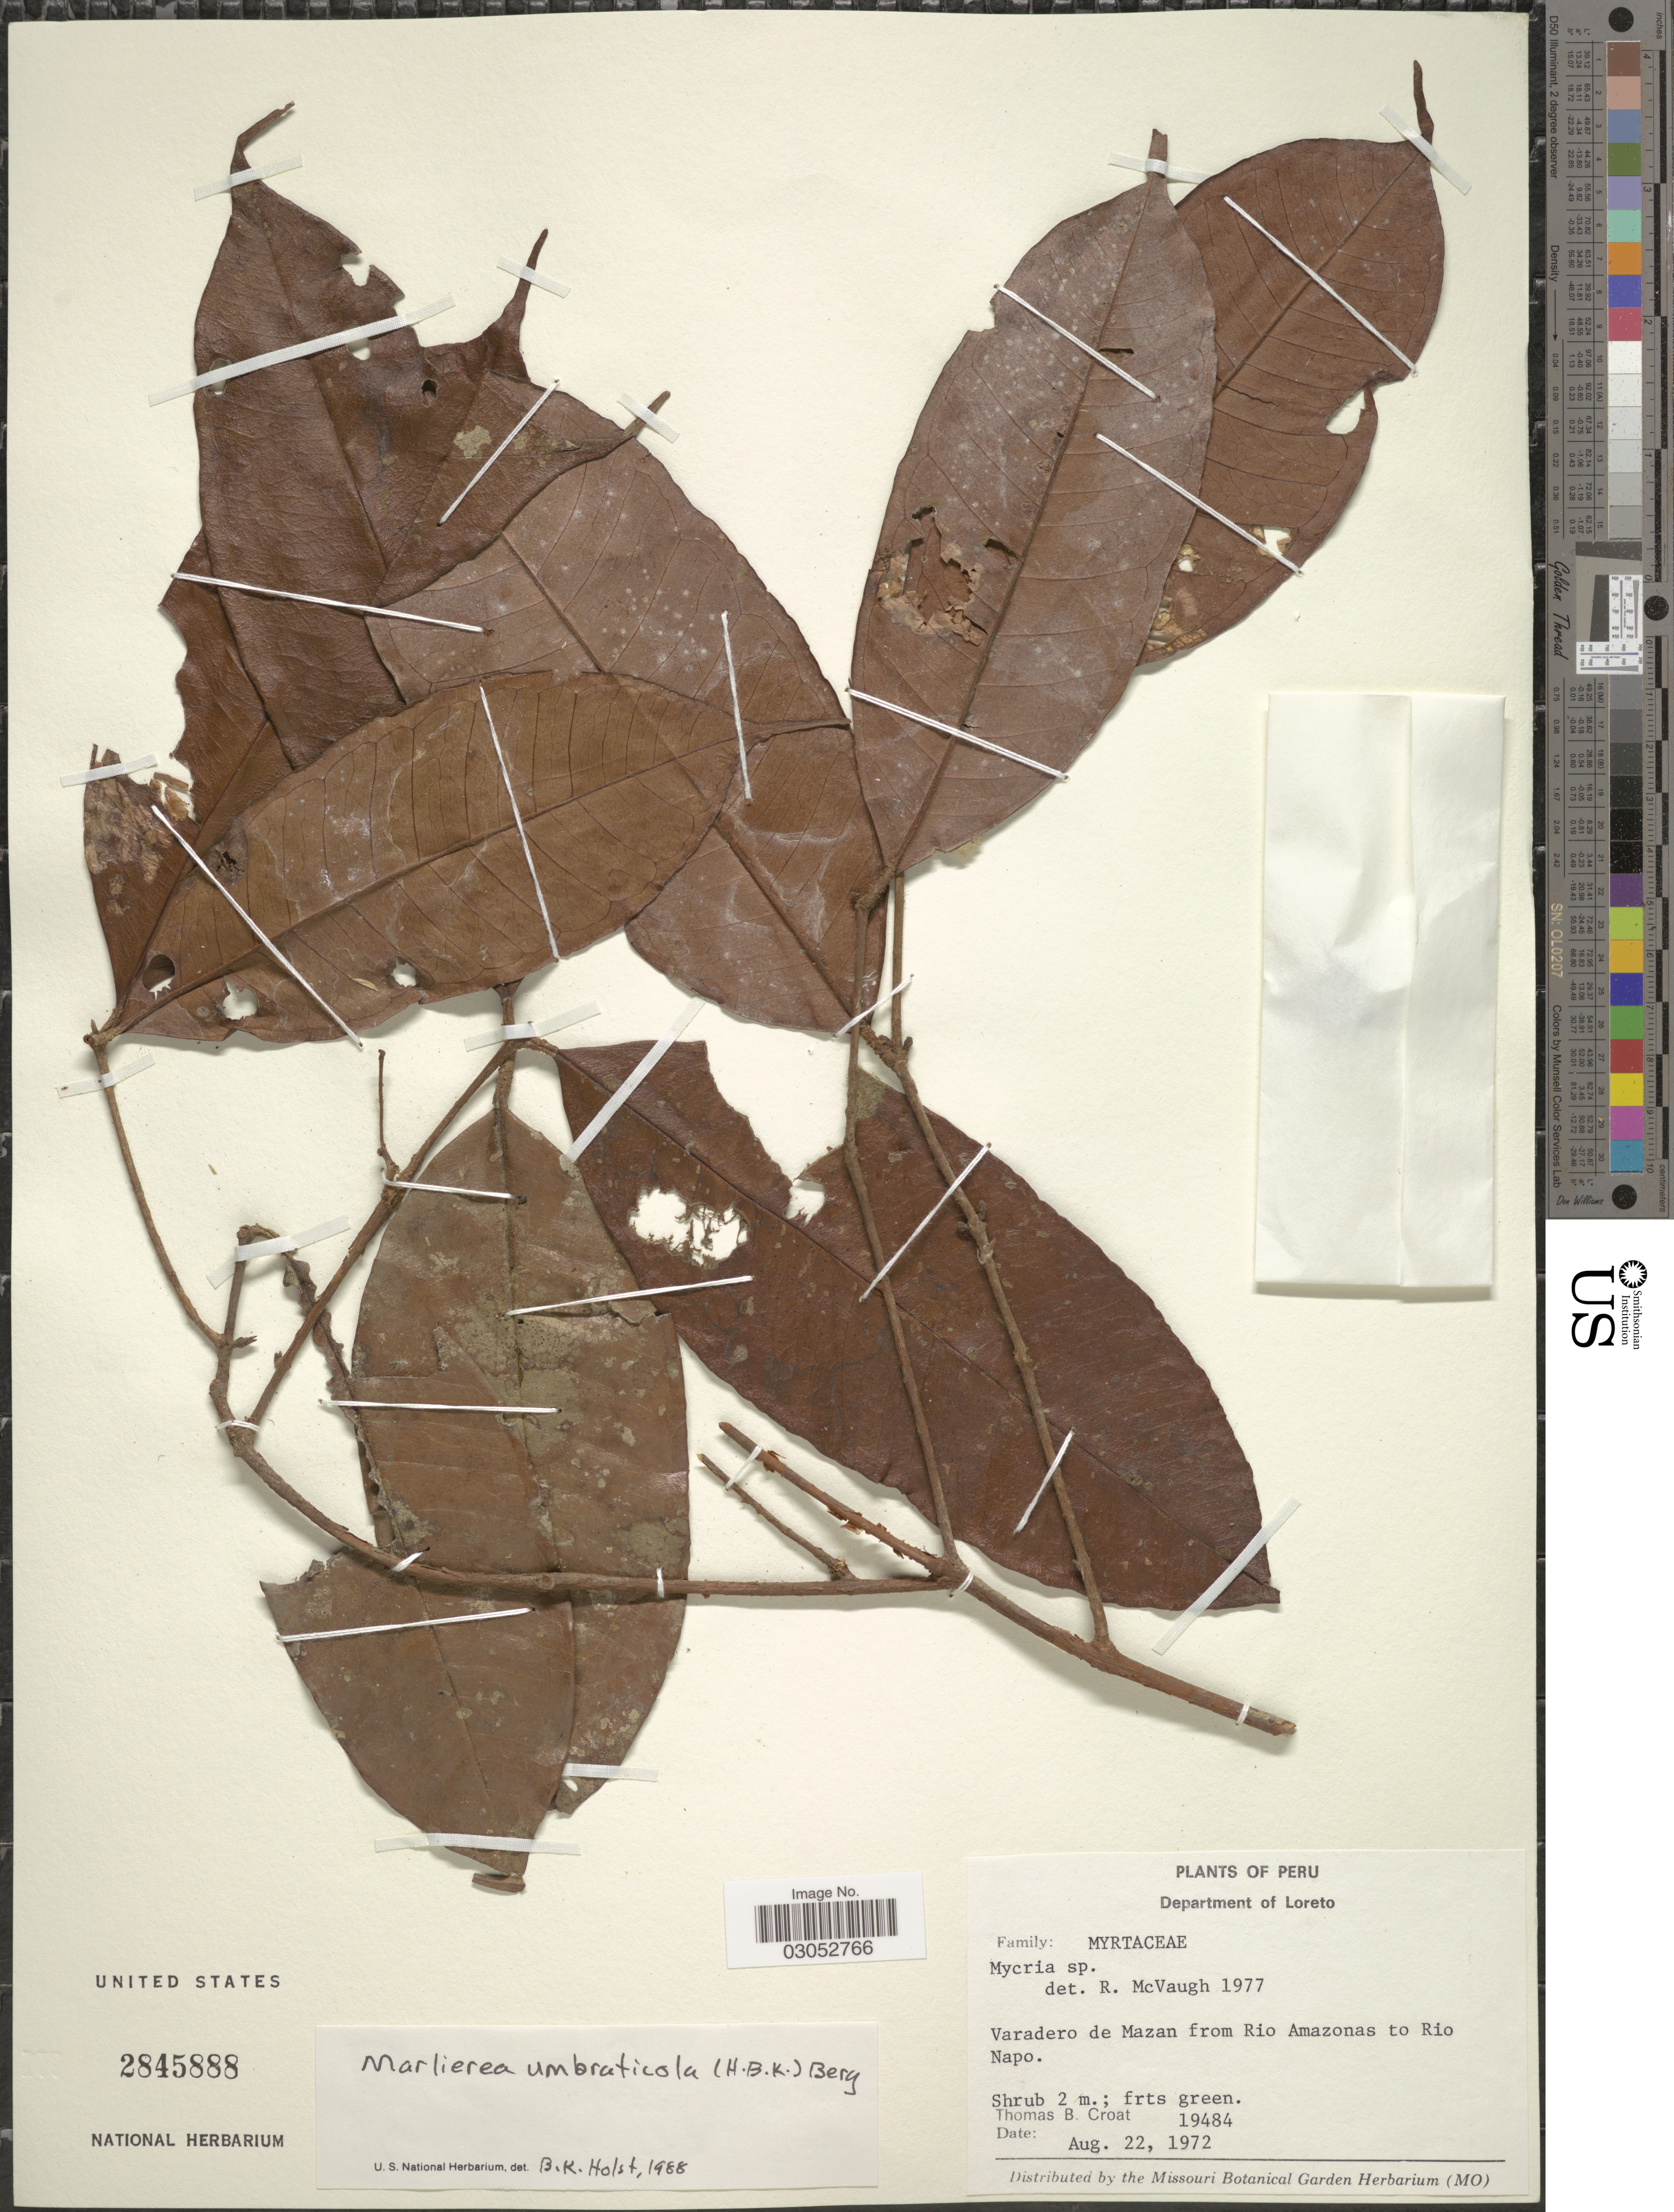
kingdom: Plantae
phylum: Tracheophyta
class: Magnoliopsida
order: Myrtales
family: Myrtaceae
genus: Myrcia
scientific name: Myrcia umbraticola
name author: (Kunth) E. Lucas & C.E. Wilson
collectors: T. B. Croat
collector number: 19484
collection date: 1972-08-22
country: Peru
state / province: Loreto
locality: Department of Loreto. Varadero de Mazan from Rio Amazonas to Rio Napo.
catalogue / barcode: US 2845888